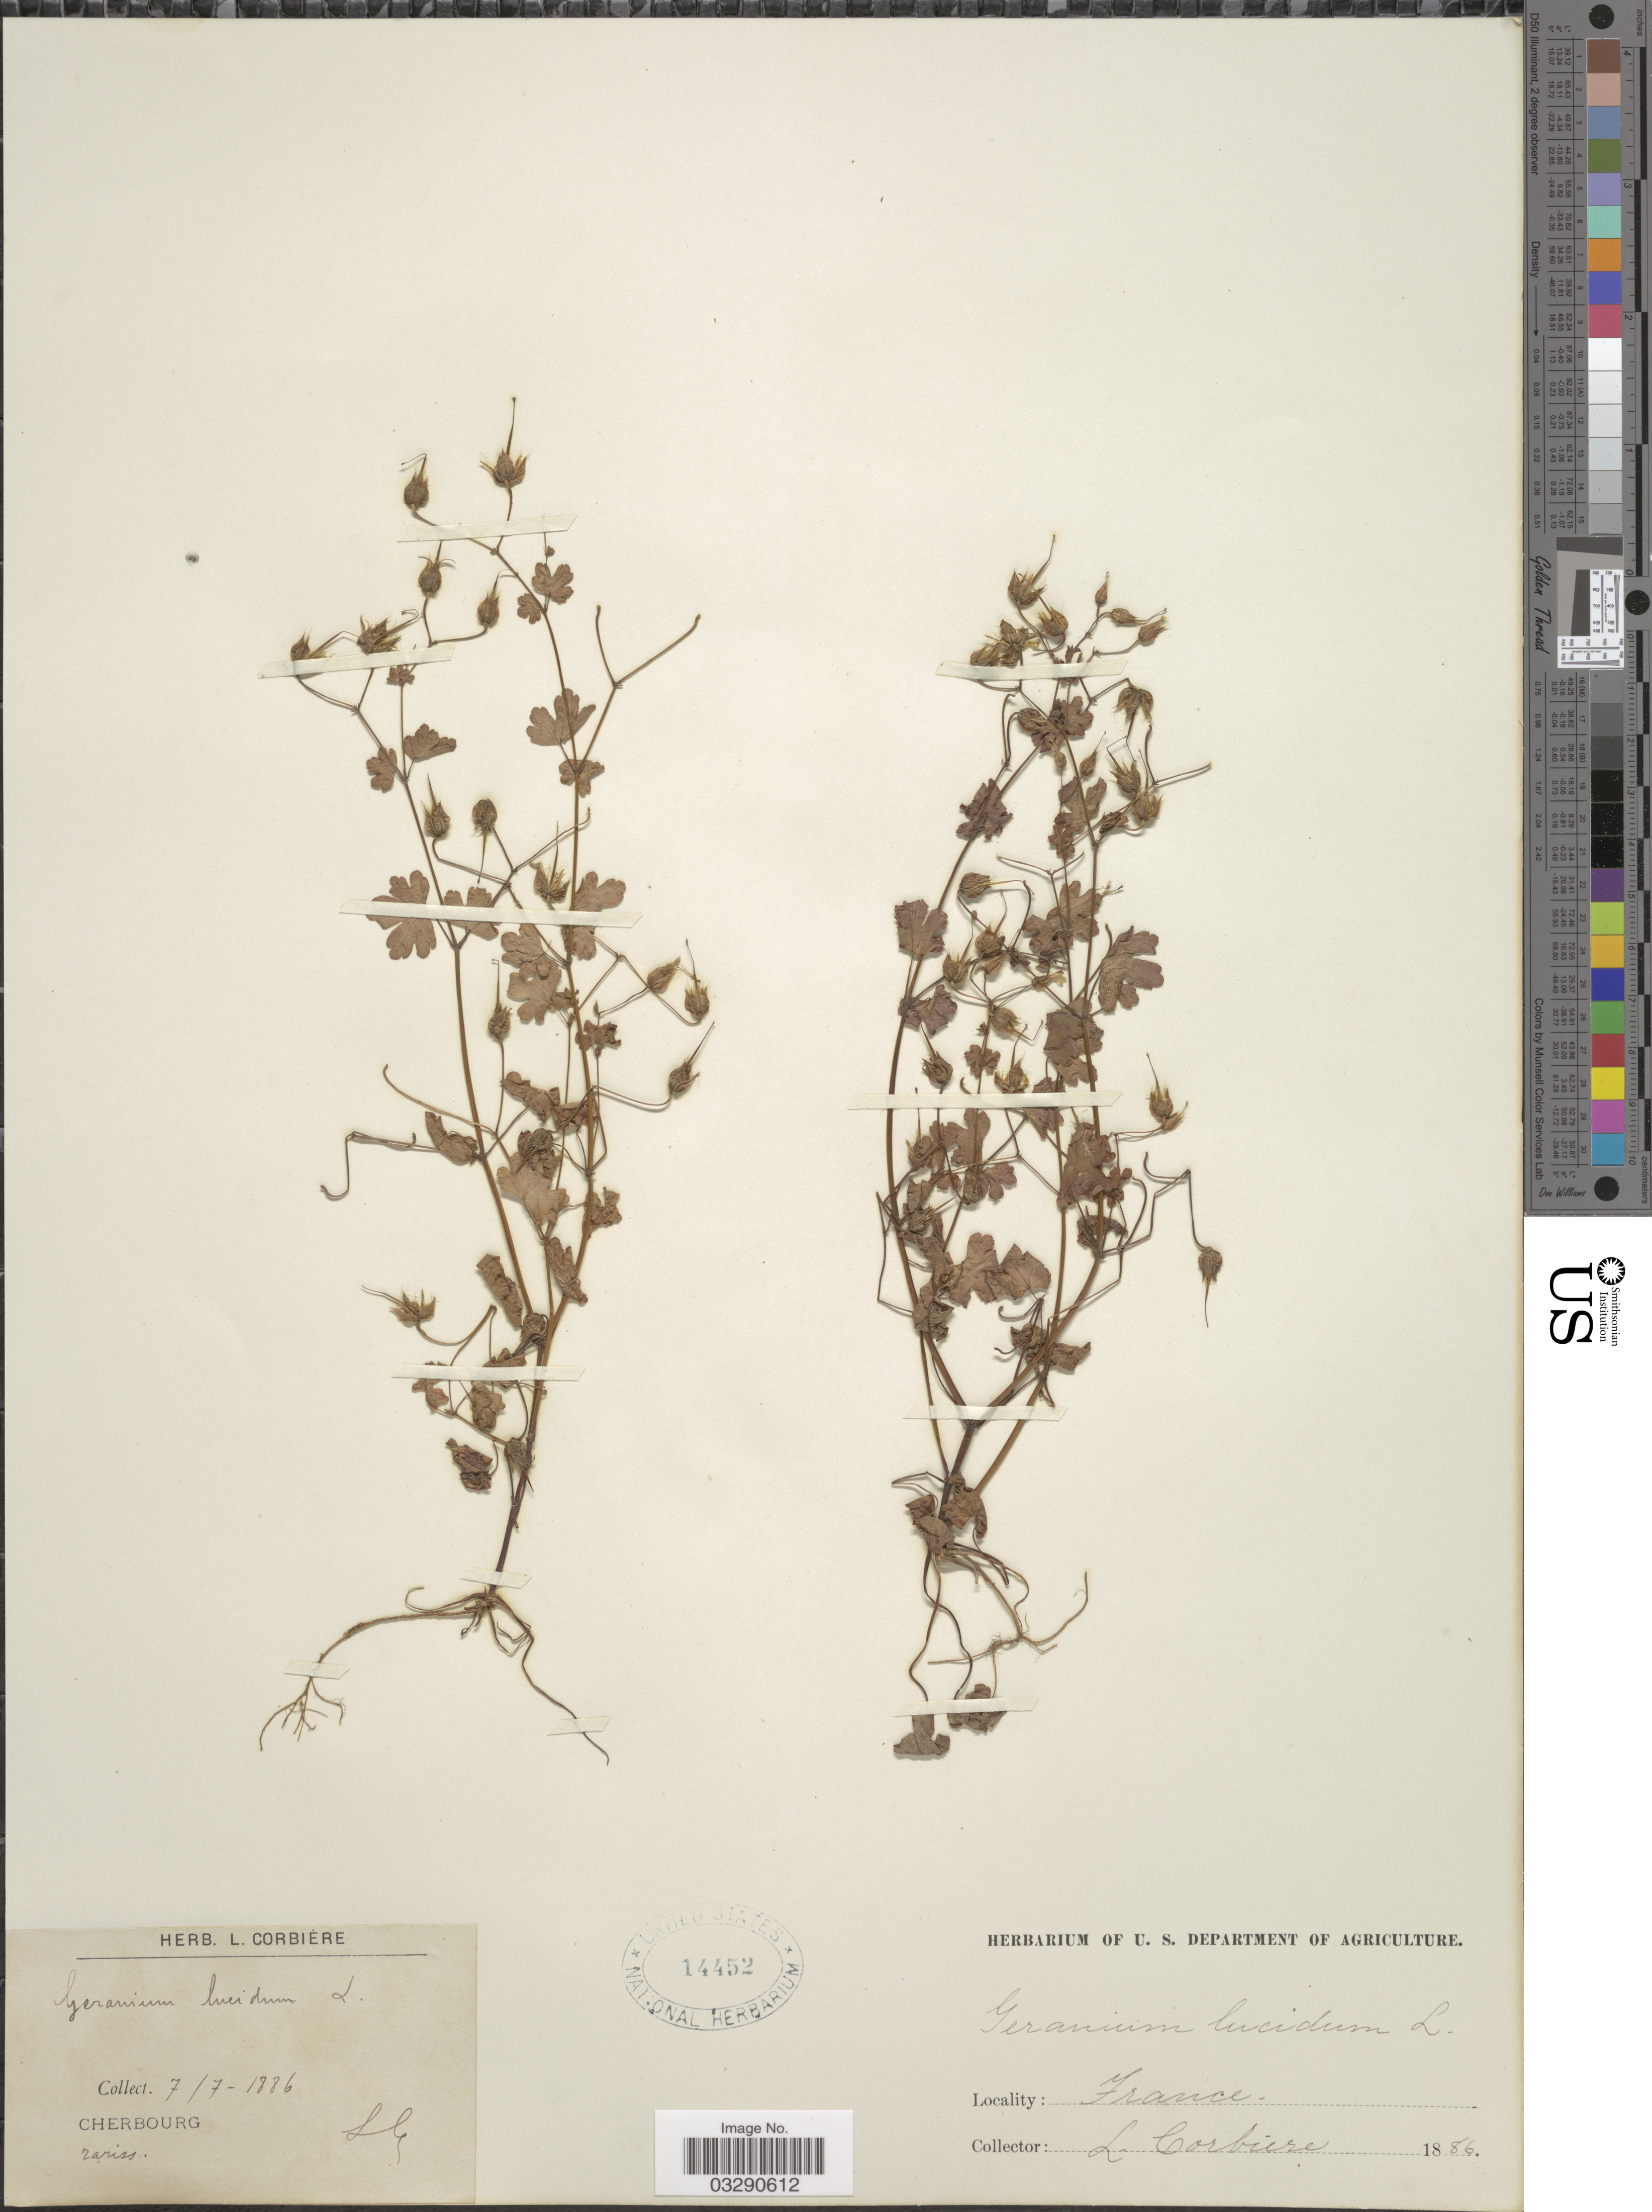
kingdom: Plantae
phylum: Tracheophyta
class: Magnoliopsida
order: Geraniales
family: Geraniaceae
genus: Geranium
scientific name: Geranium lucidum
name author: L.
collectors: L. Corbière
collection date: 1886-07-07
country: France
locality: Cherbourg.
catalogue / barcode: US 14452